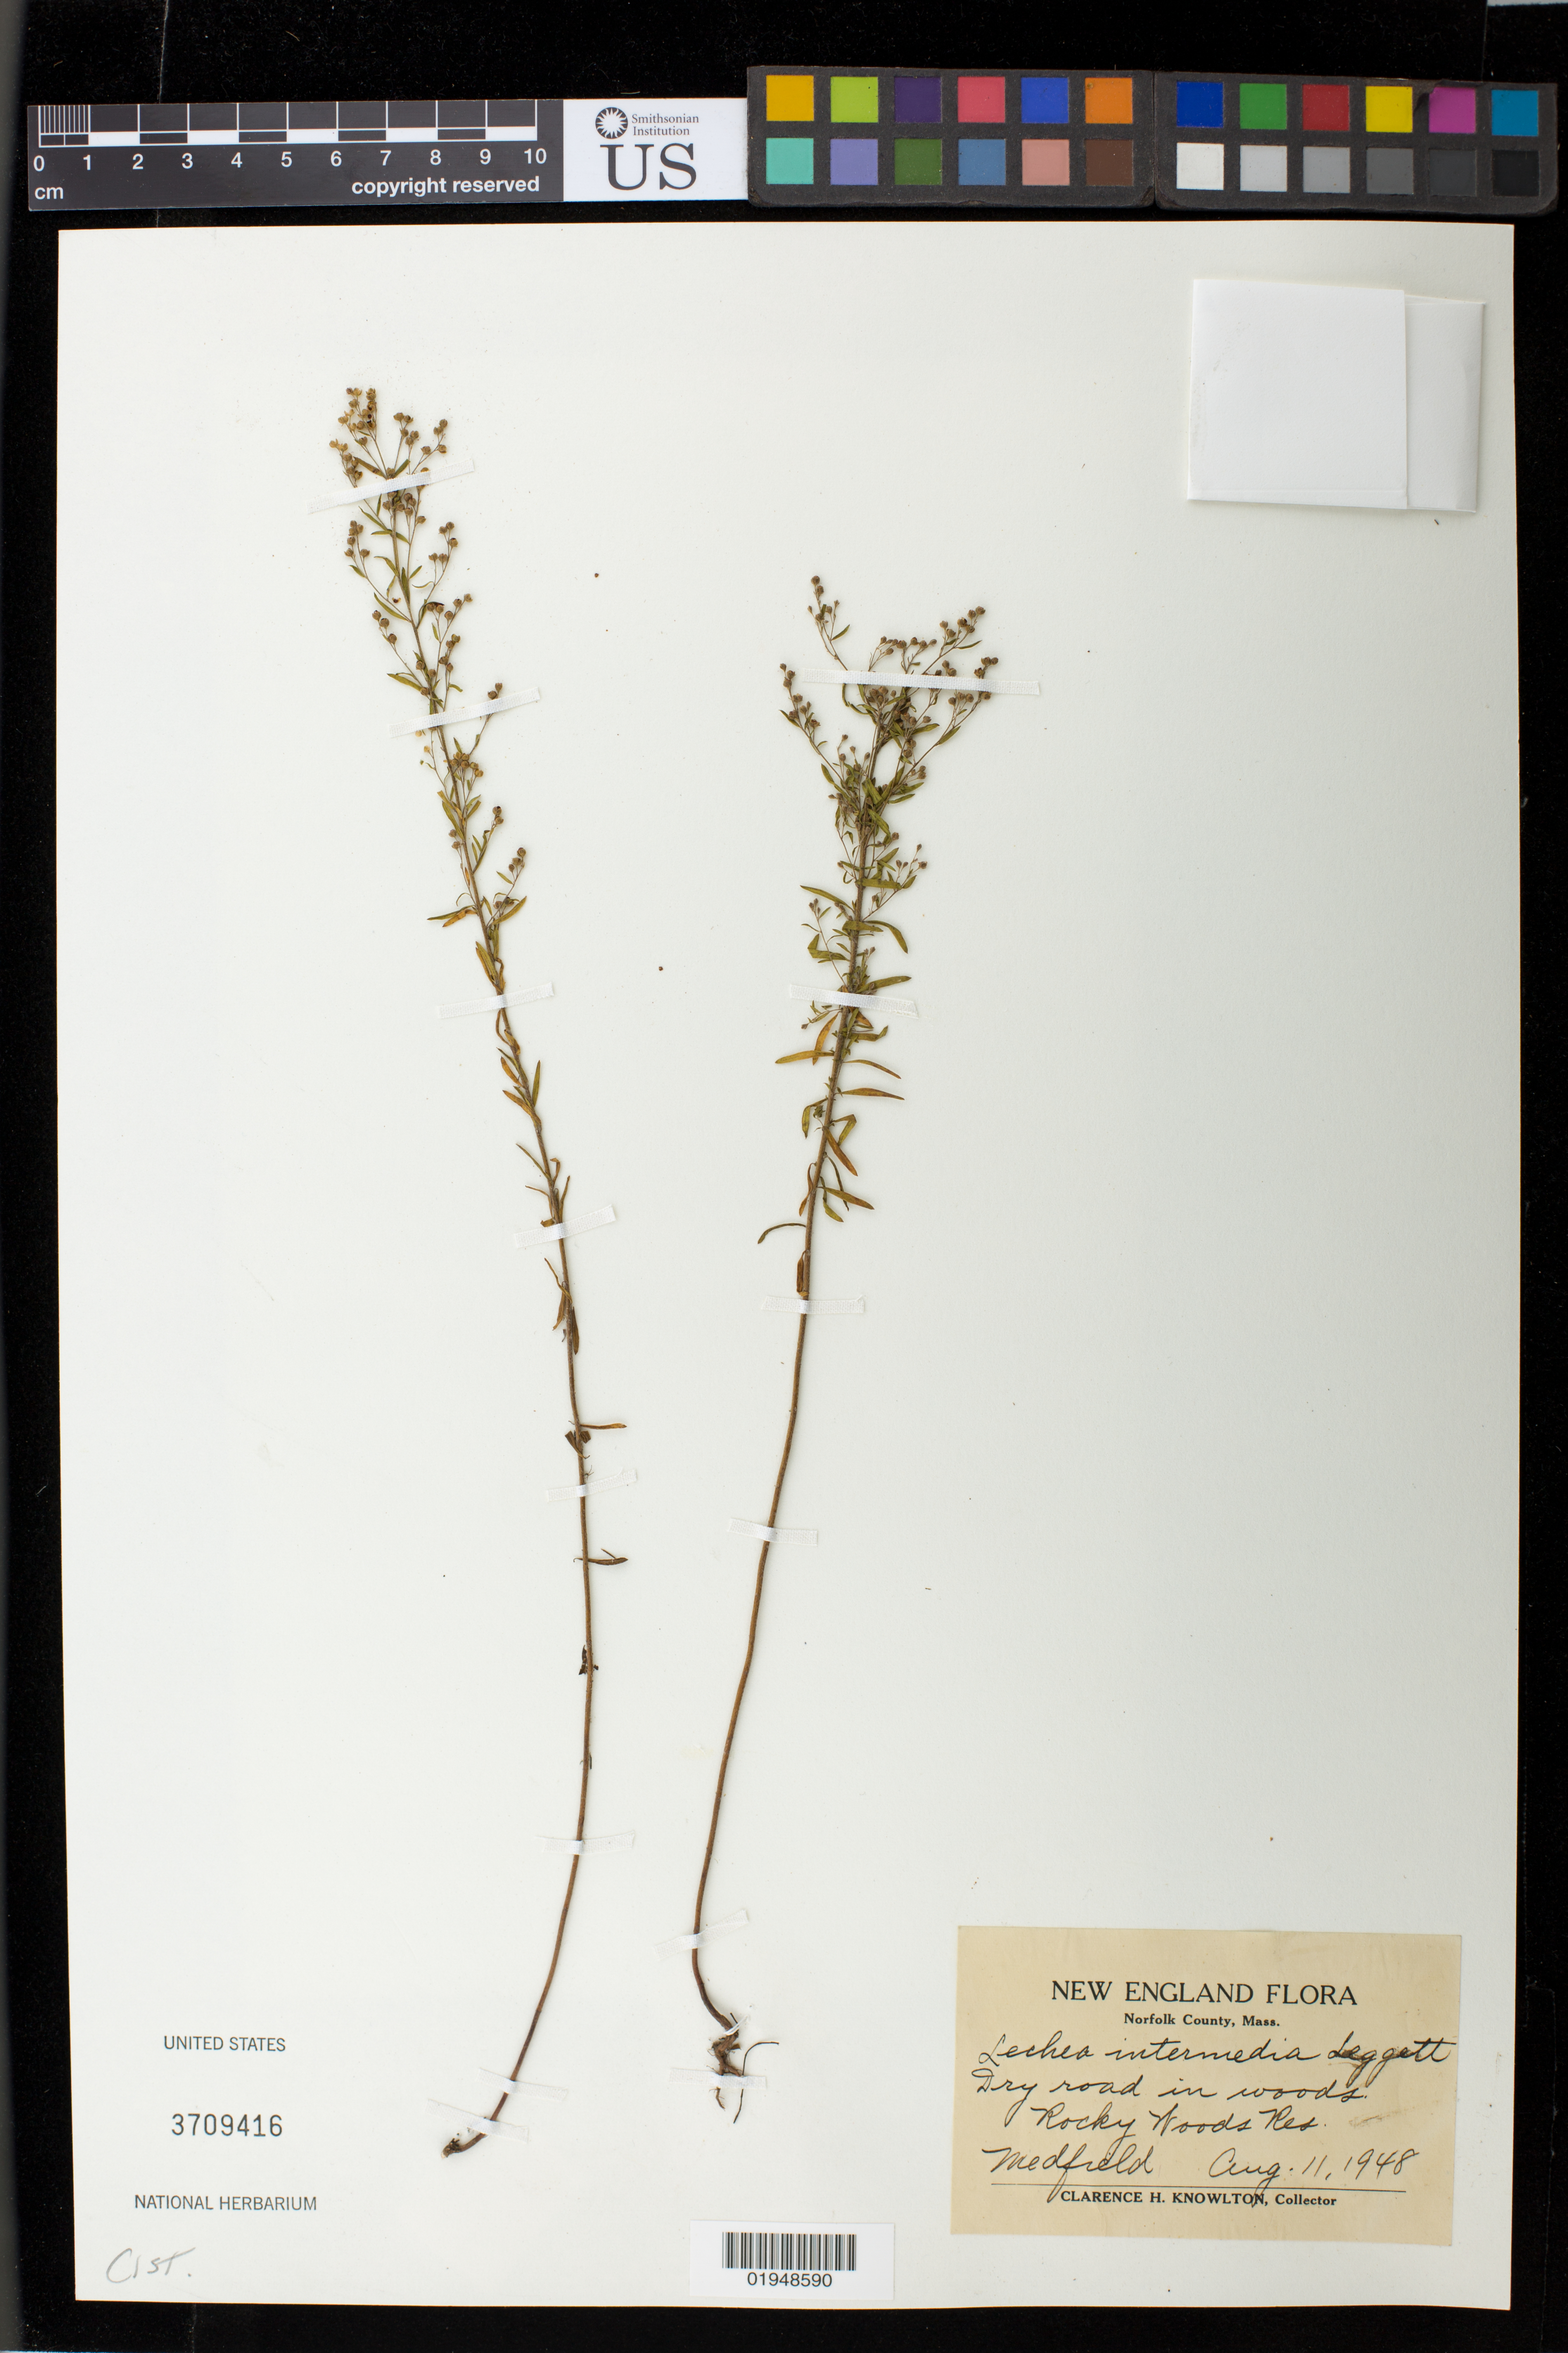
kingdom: Plantae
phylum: Tracheophyta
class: Magnoliopsida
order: Malvales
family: Cistaceae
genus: Lechea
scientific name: Lechea intermedia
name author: Legg. ex Britton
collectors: C. H. Knowlton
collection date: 1948-08-11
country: United States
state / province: Massachusetts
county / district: Norfolk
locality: Medfield, Rocky Woods Res.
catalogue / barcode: US 3709416